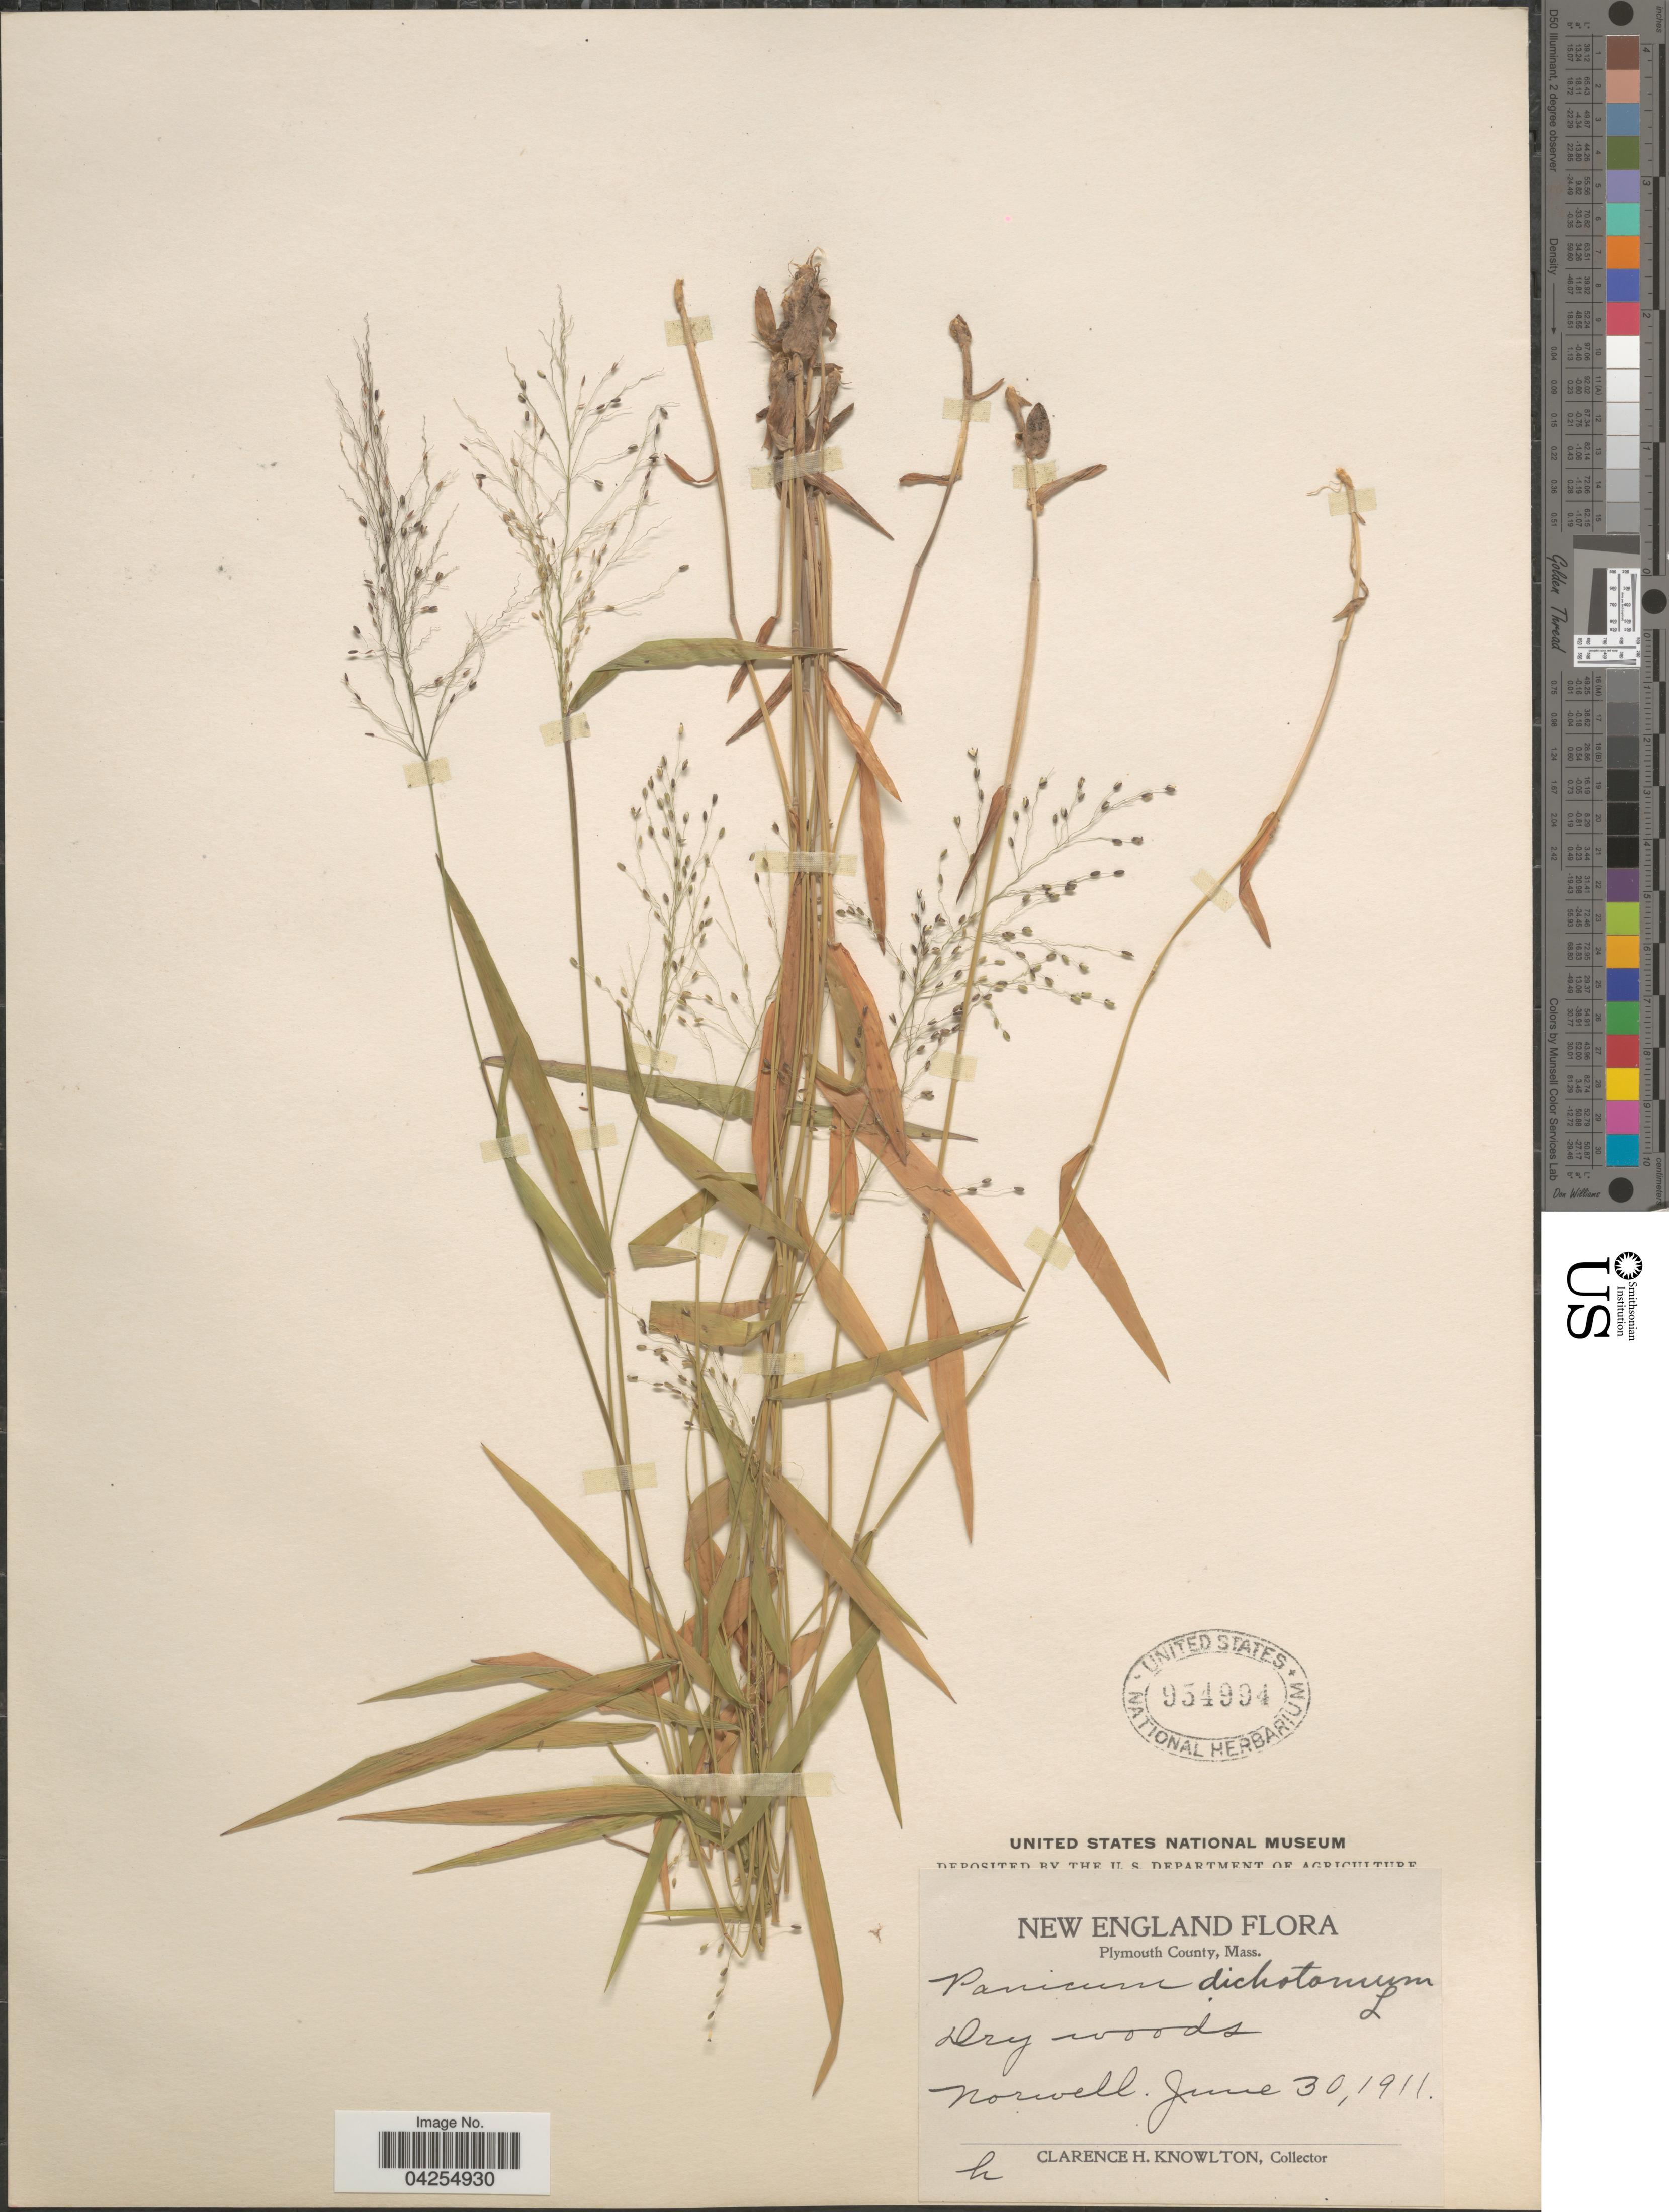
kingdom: Plantae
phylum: Tracheophyta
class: Liliopsida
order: Poales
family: Poaceae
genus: Dichanthelium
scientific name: Dichanthelium dichotomum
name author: (L.) Gould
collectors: C. H. Knowlton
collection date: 1911-06-30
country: United States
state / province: Massachusetts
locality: New England. Plymouth County. Norwell.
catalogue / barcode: US 954994